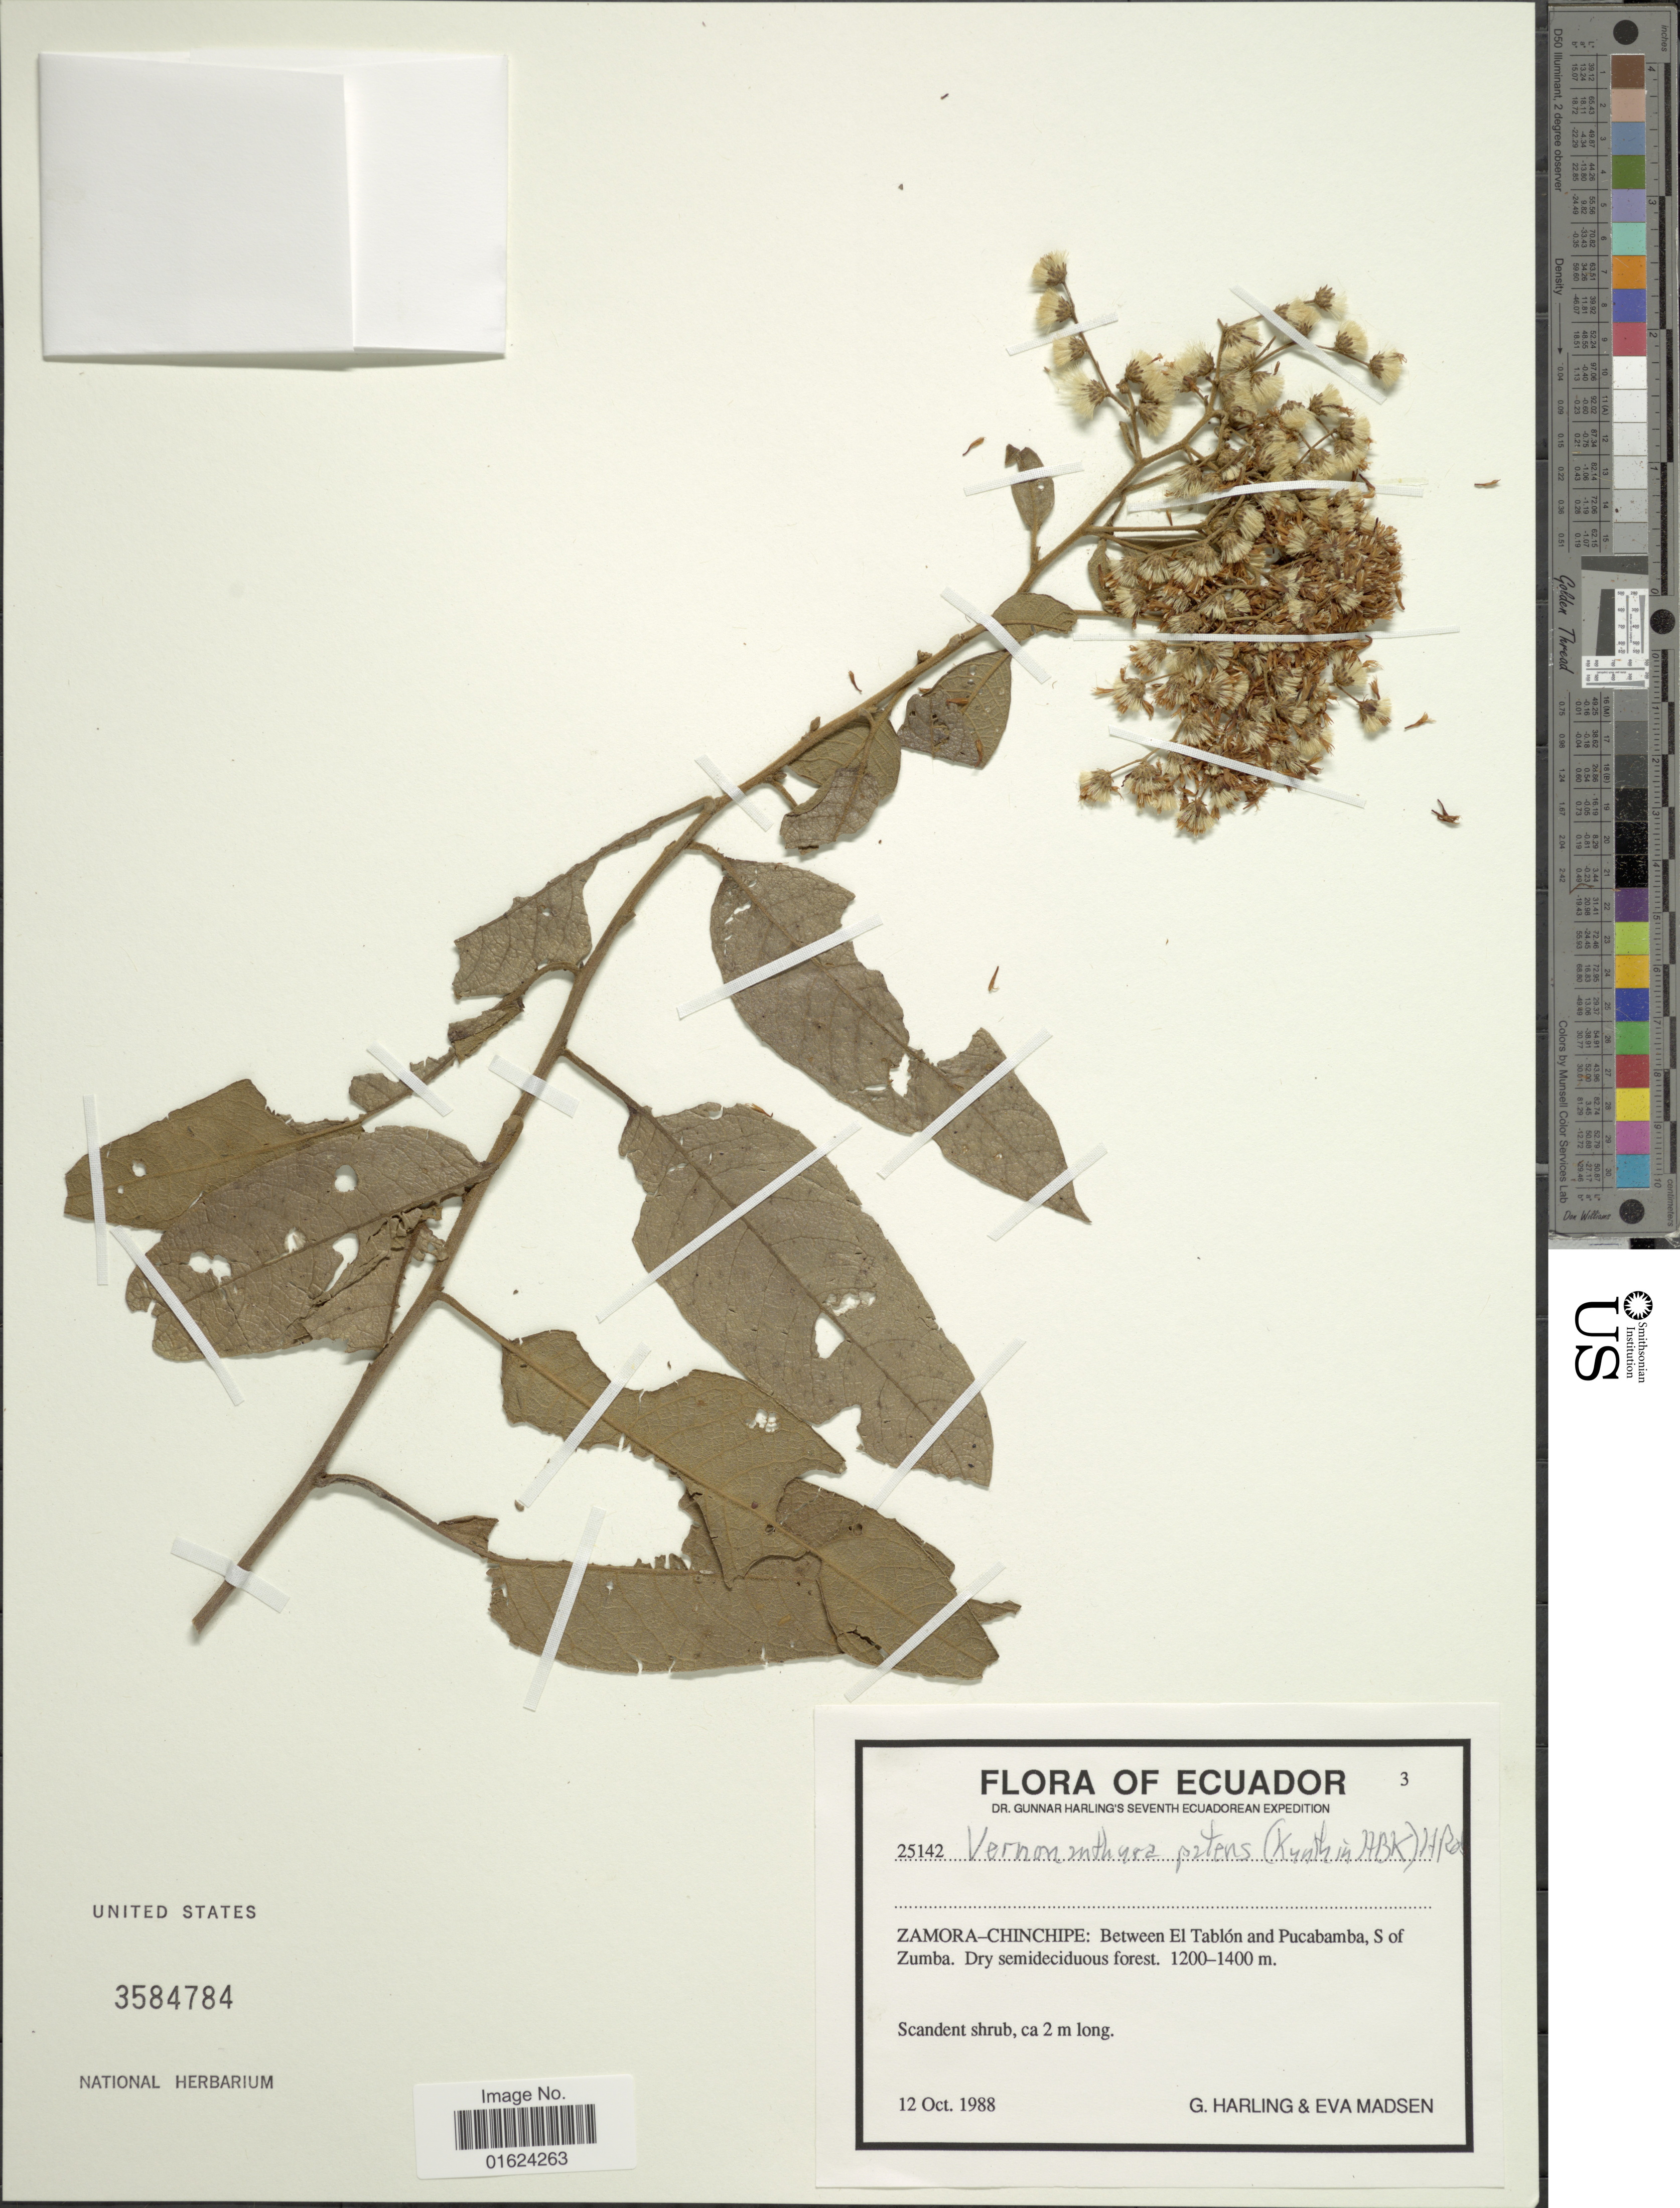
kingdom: Plantae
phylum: Tracheophyta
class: Magnoliopsida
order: Asterales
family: Asteraceae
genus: Vernonanthura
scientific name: Vernonanthura patens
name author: (Kunth) H. Rob.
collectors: G. Harling & E. Madsen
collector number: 25142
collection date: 1988-10-12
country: Ecuador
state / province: Zamora-Chinchipe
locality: Zamora-Chinchipe: between El Tablon and Pucubamba, S of Zumba.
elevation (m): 1200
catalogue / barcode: US 3584784